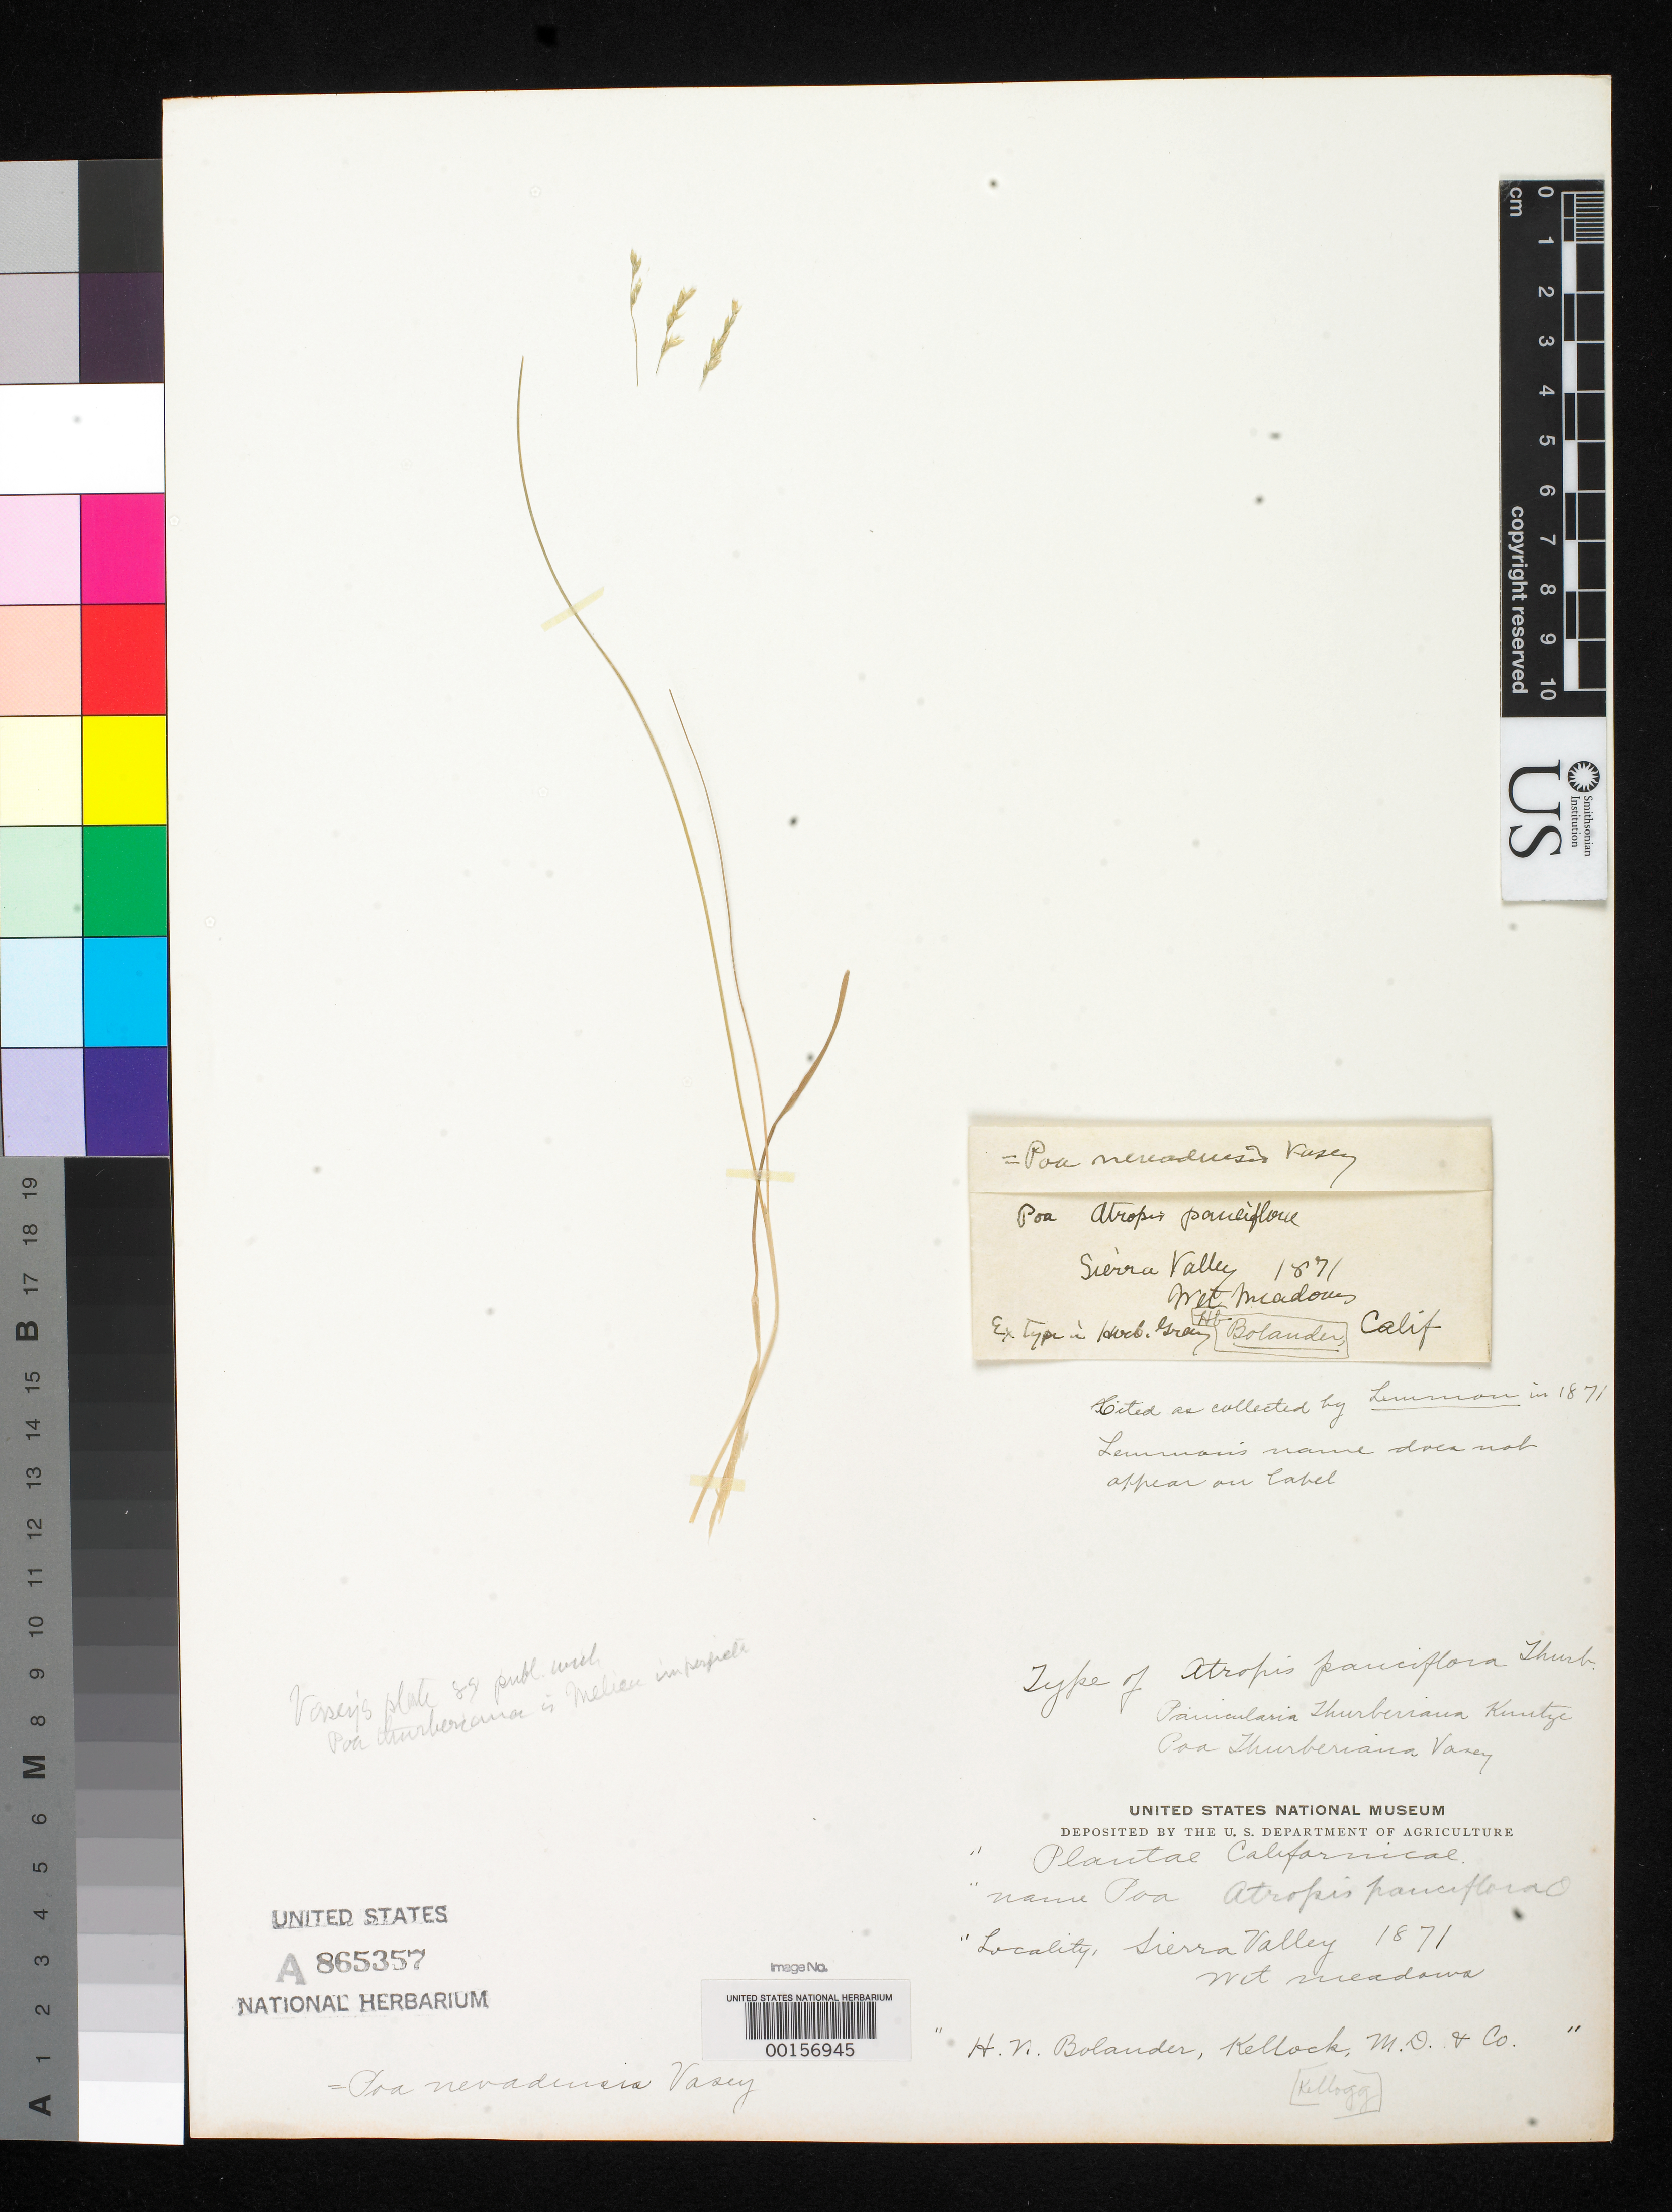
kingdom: Plantae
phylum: Tracheophyta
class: Liliopsida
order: Poales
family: Poaceae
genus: Atropis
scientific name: Atropis pauciflora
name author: Thurb. in S. Watson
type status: Type Fragment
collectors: J. G. Lemmon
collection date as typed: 1871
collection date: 1871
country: United States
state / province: California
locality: Sierra Valley.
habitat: Wet meadows.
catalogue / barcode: US 865357A